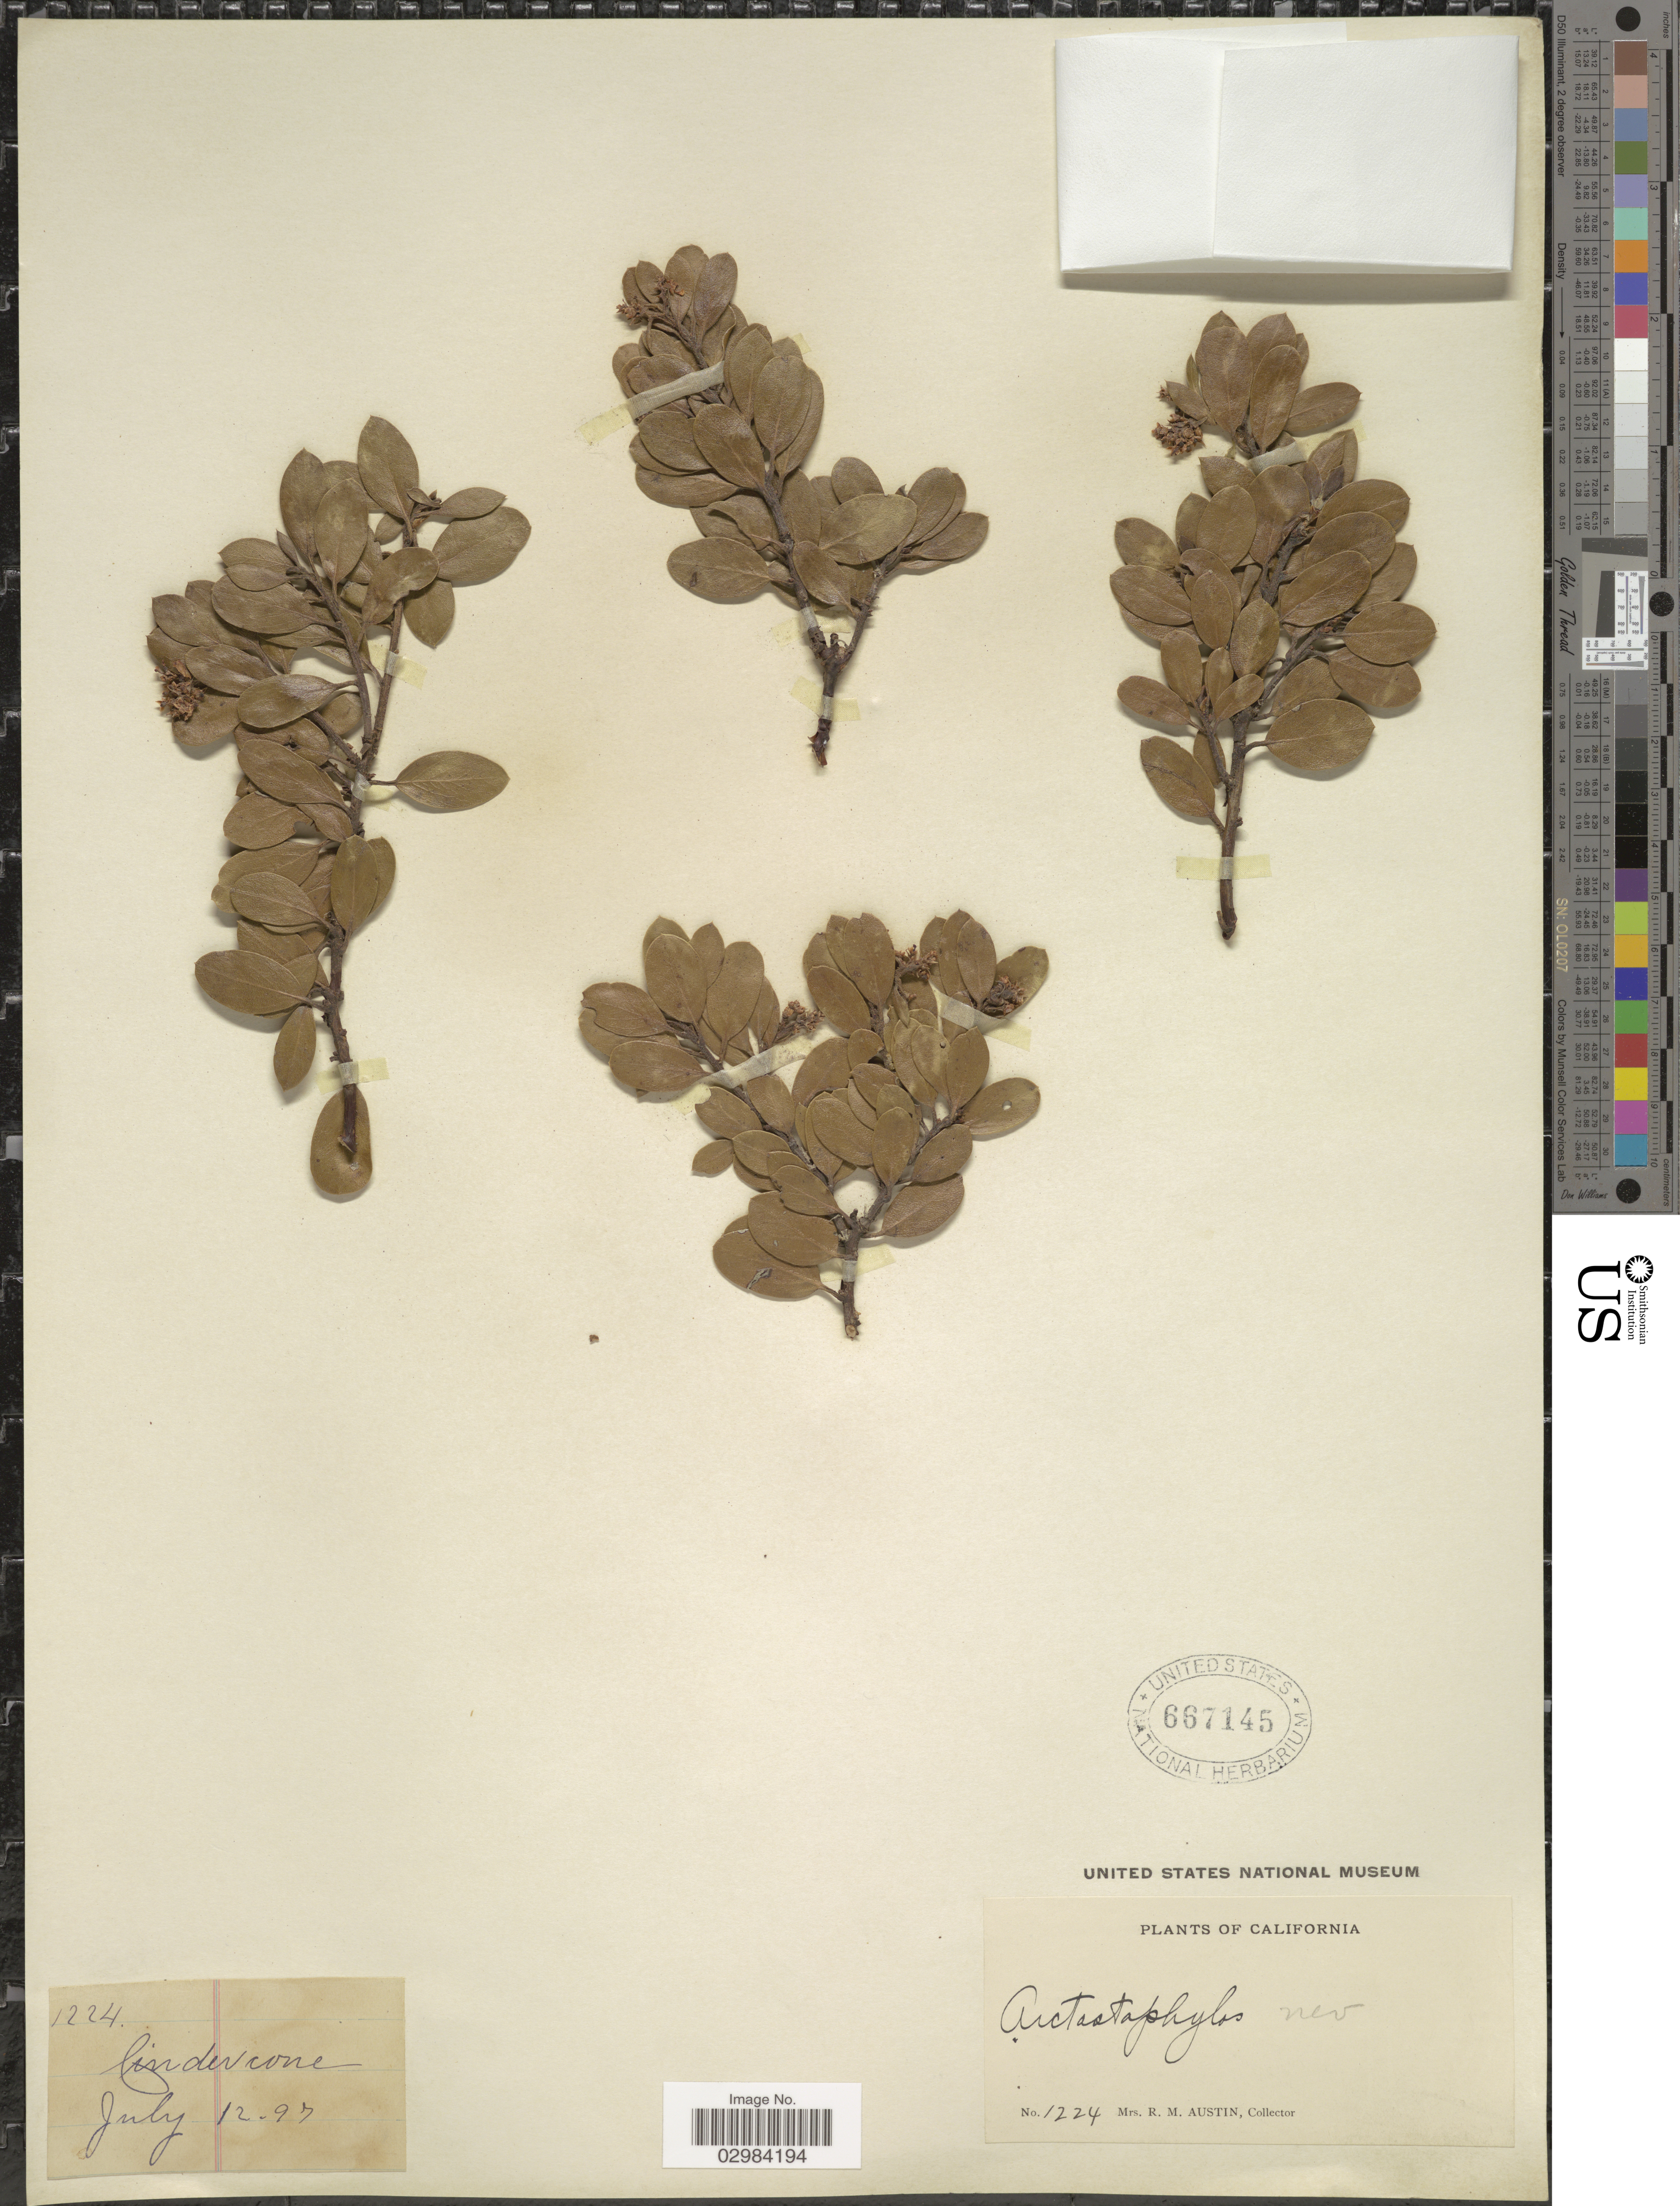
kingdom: Plantae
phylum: Tracheophyta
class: Magnoliopsida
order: Ericales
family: Ericaceae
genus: Arctostaphylos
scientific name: Arctostaphylos nevadensis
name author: A. Gray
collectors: R. Austin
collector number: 1224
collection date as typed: Transcribed d/m/y: 12/7/97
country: United States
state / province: California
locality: Cindercone.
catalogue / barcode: US 667145